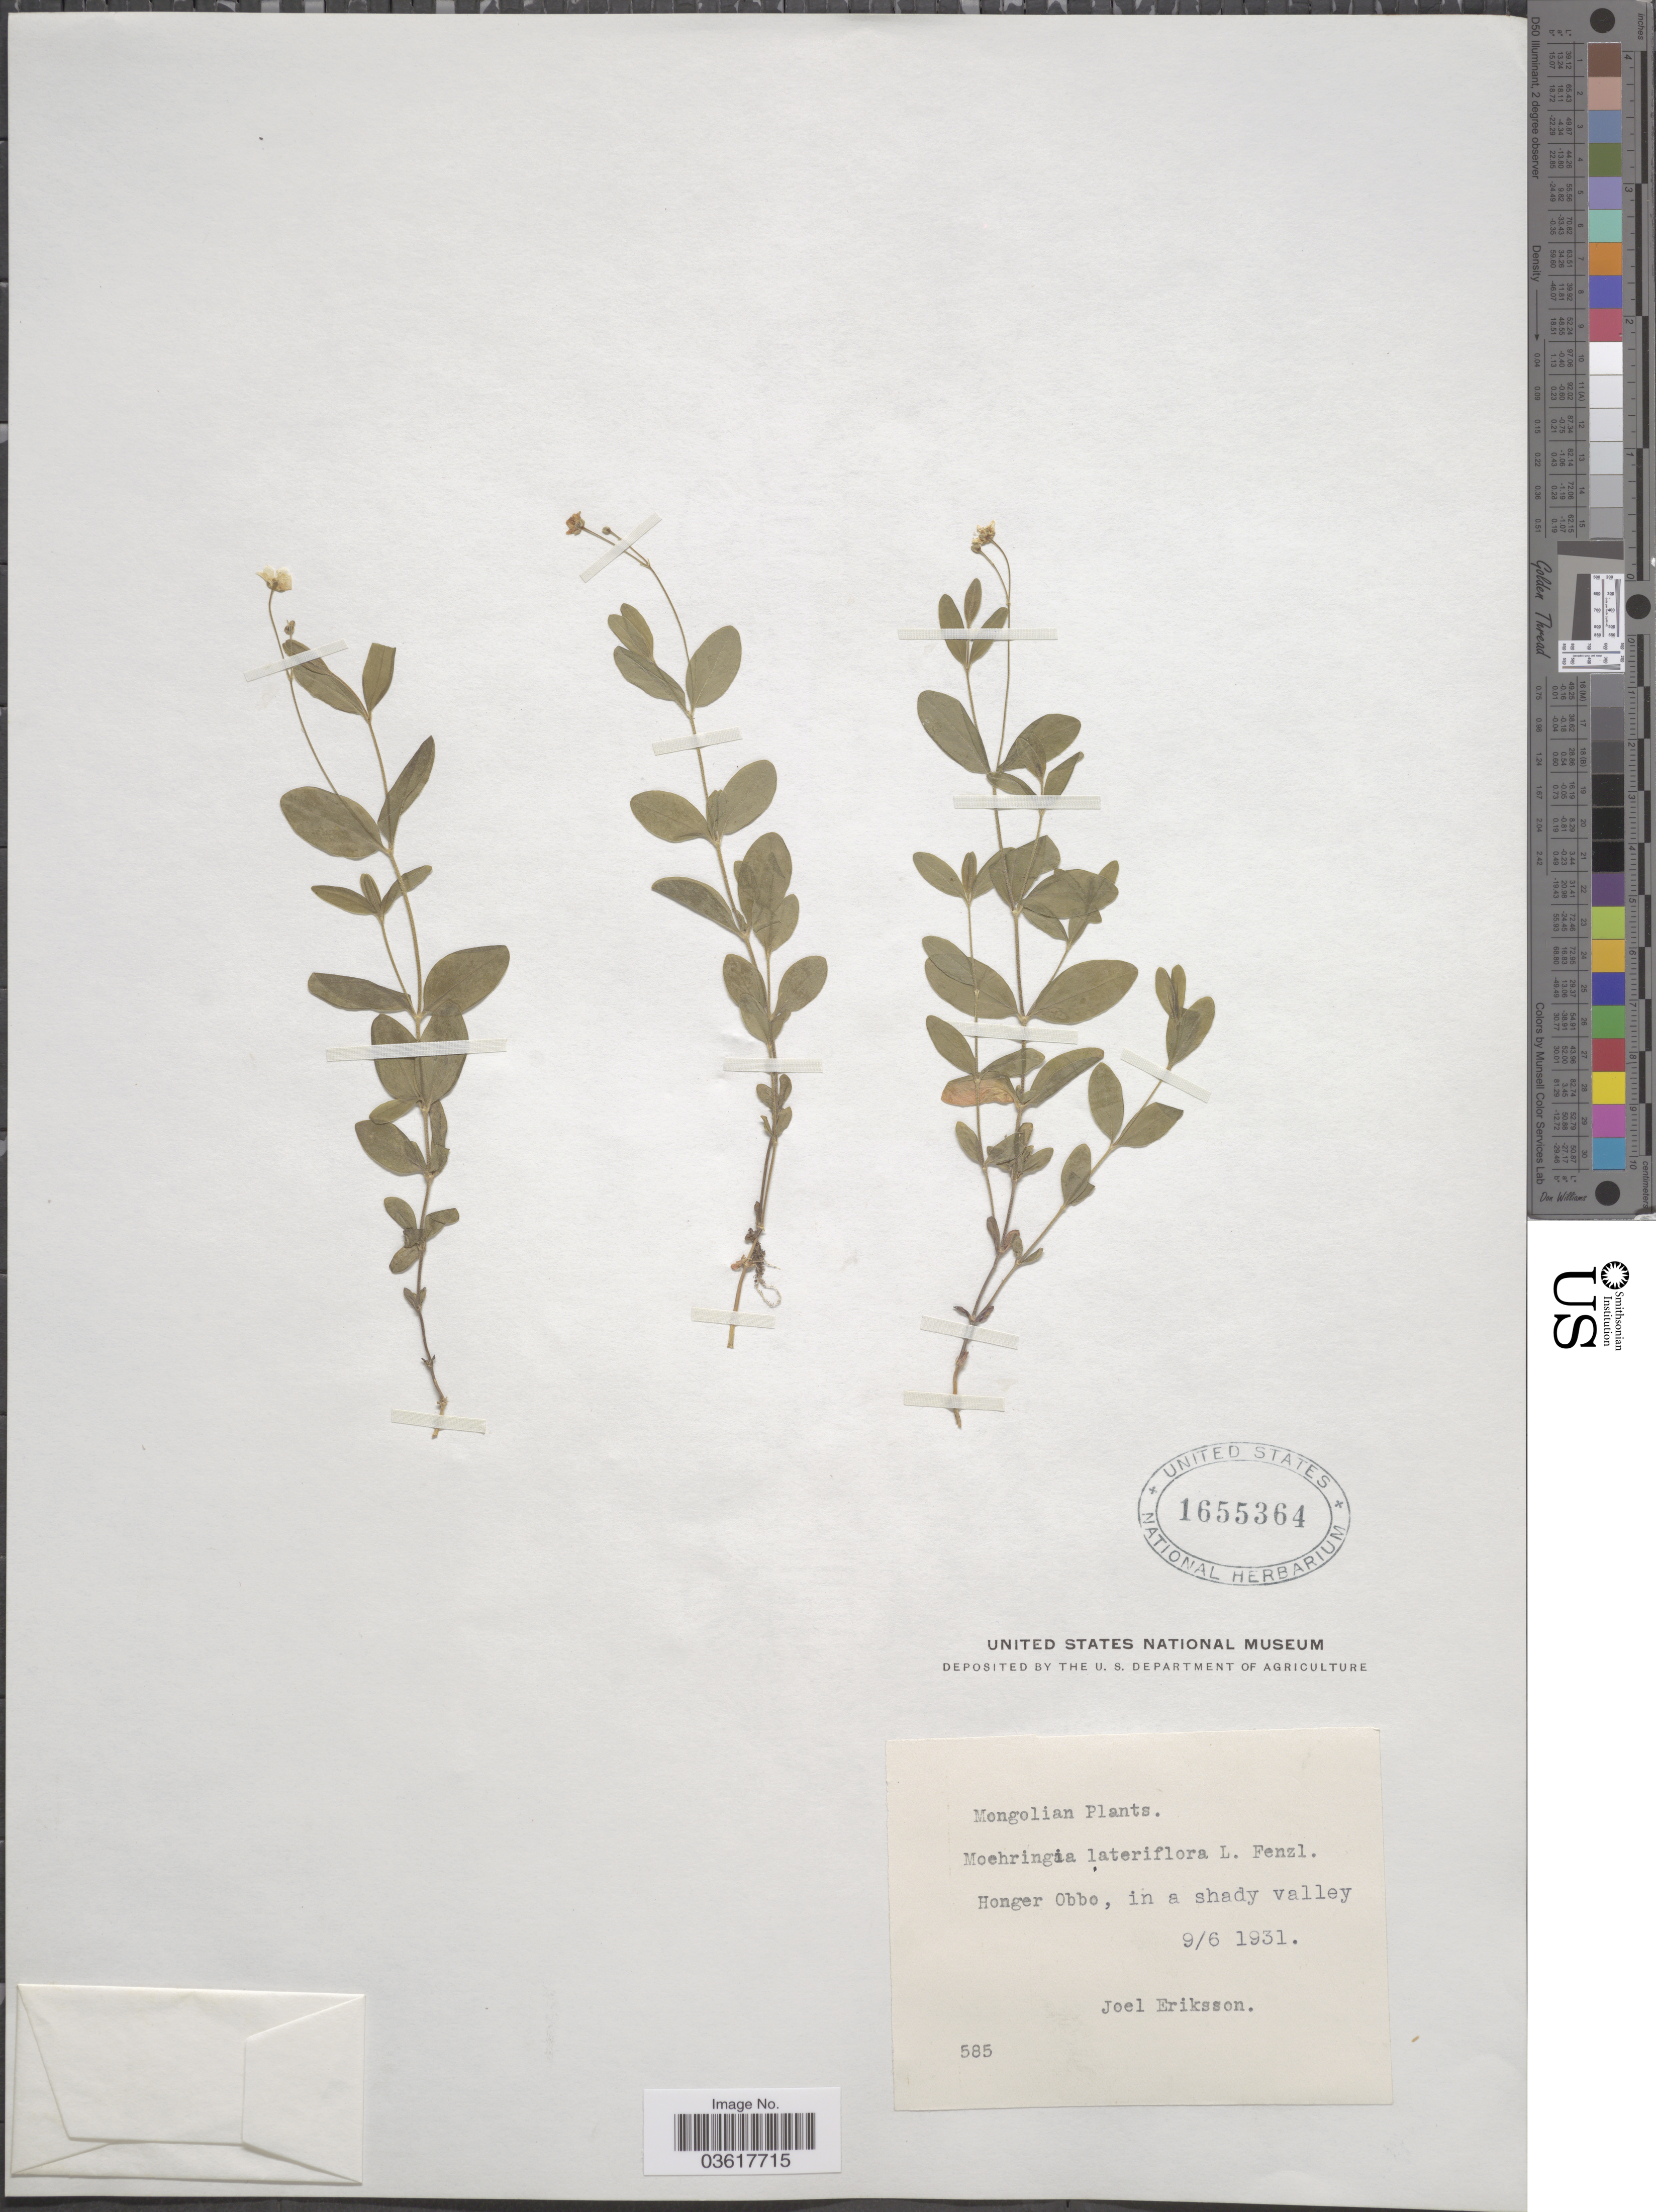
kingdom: Plantae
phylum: Tracheophyta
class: Magnoliopsida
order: Caryophyllales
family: Caryophyllaceae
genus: Moehringia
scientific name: Moehringia lateriflora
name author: (L.) Fenzl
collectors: J. Eriksson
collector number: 585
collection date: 1931-06-09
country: Mongolia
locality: Mongolian. Honger Obbo, in a shady valley.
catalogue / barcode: US 1655364